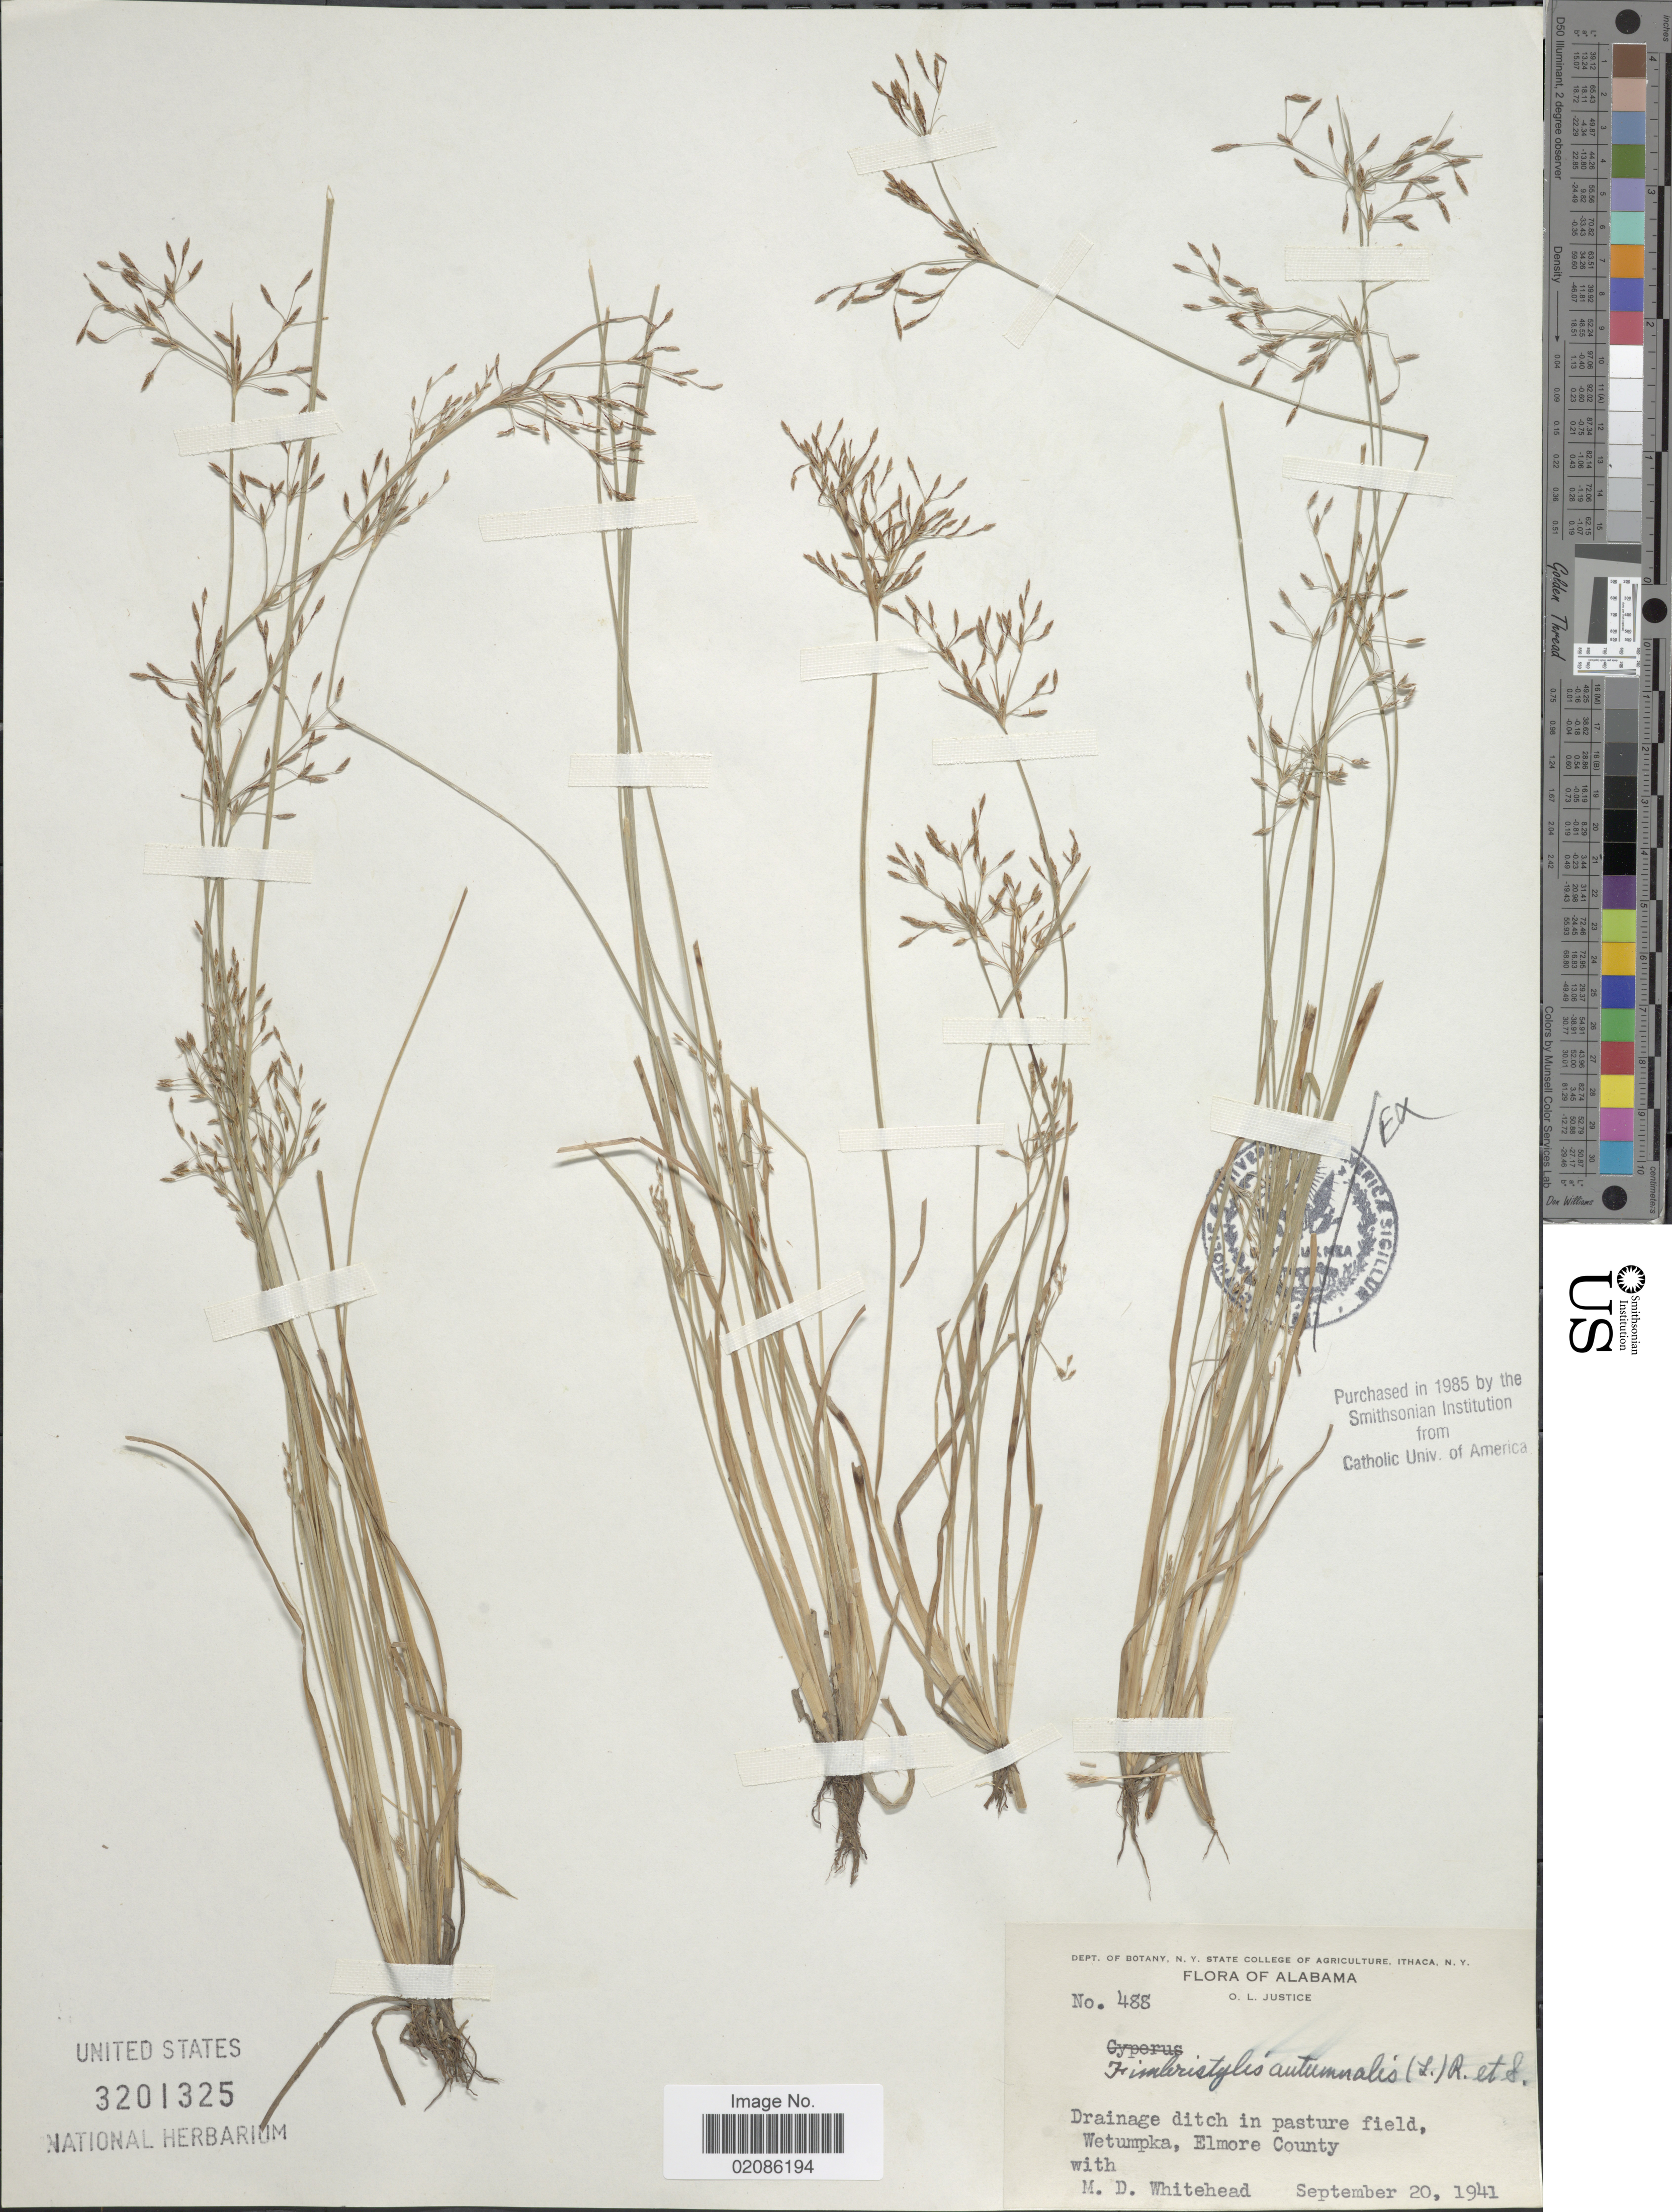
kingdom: Plantae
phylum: Tracheophyta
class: Liliopsida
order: Poales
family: Cyperaceae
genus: Fimbristylis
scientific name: Fimbristylis autumnalis (L.) Roem. & Schult.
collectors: O. Justice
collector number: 488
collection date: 1941-09-20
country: United States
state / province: Alabama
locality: Drainage ditch in pasture field, Wetumpka, Elmore County with M.D. Whitehead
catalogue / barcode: US 3201325